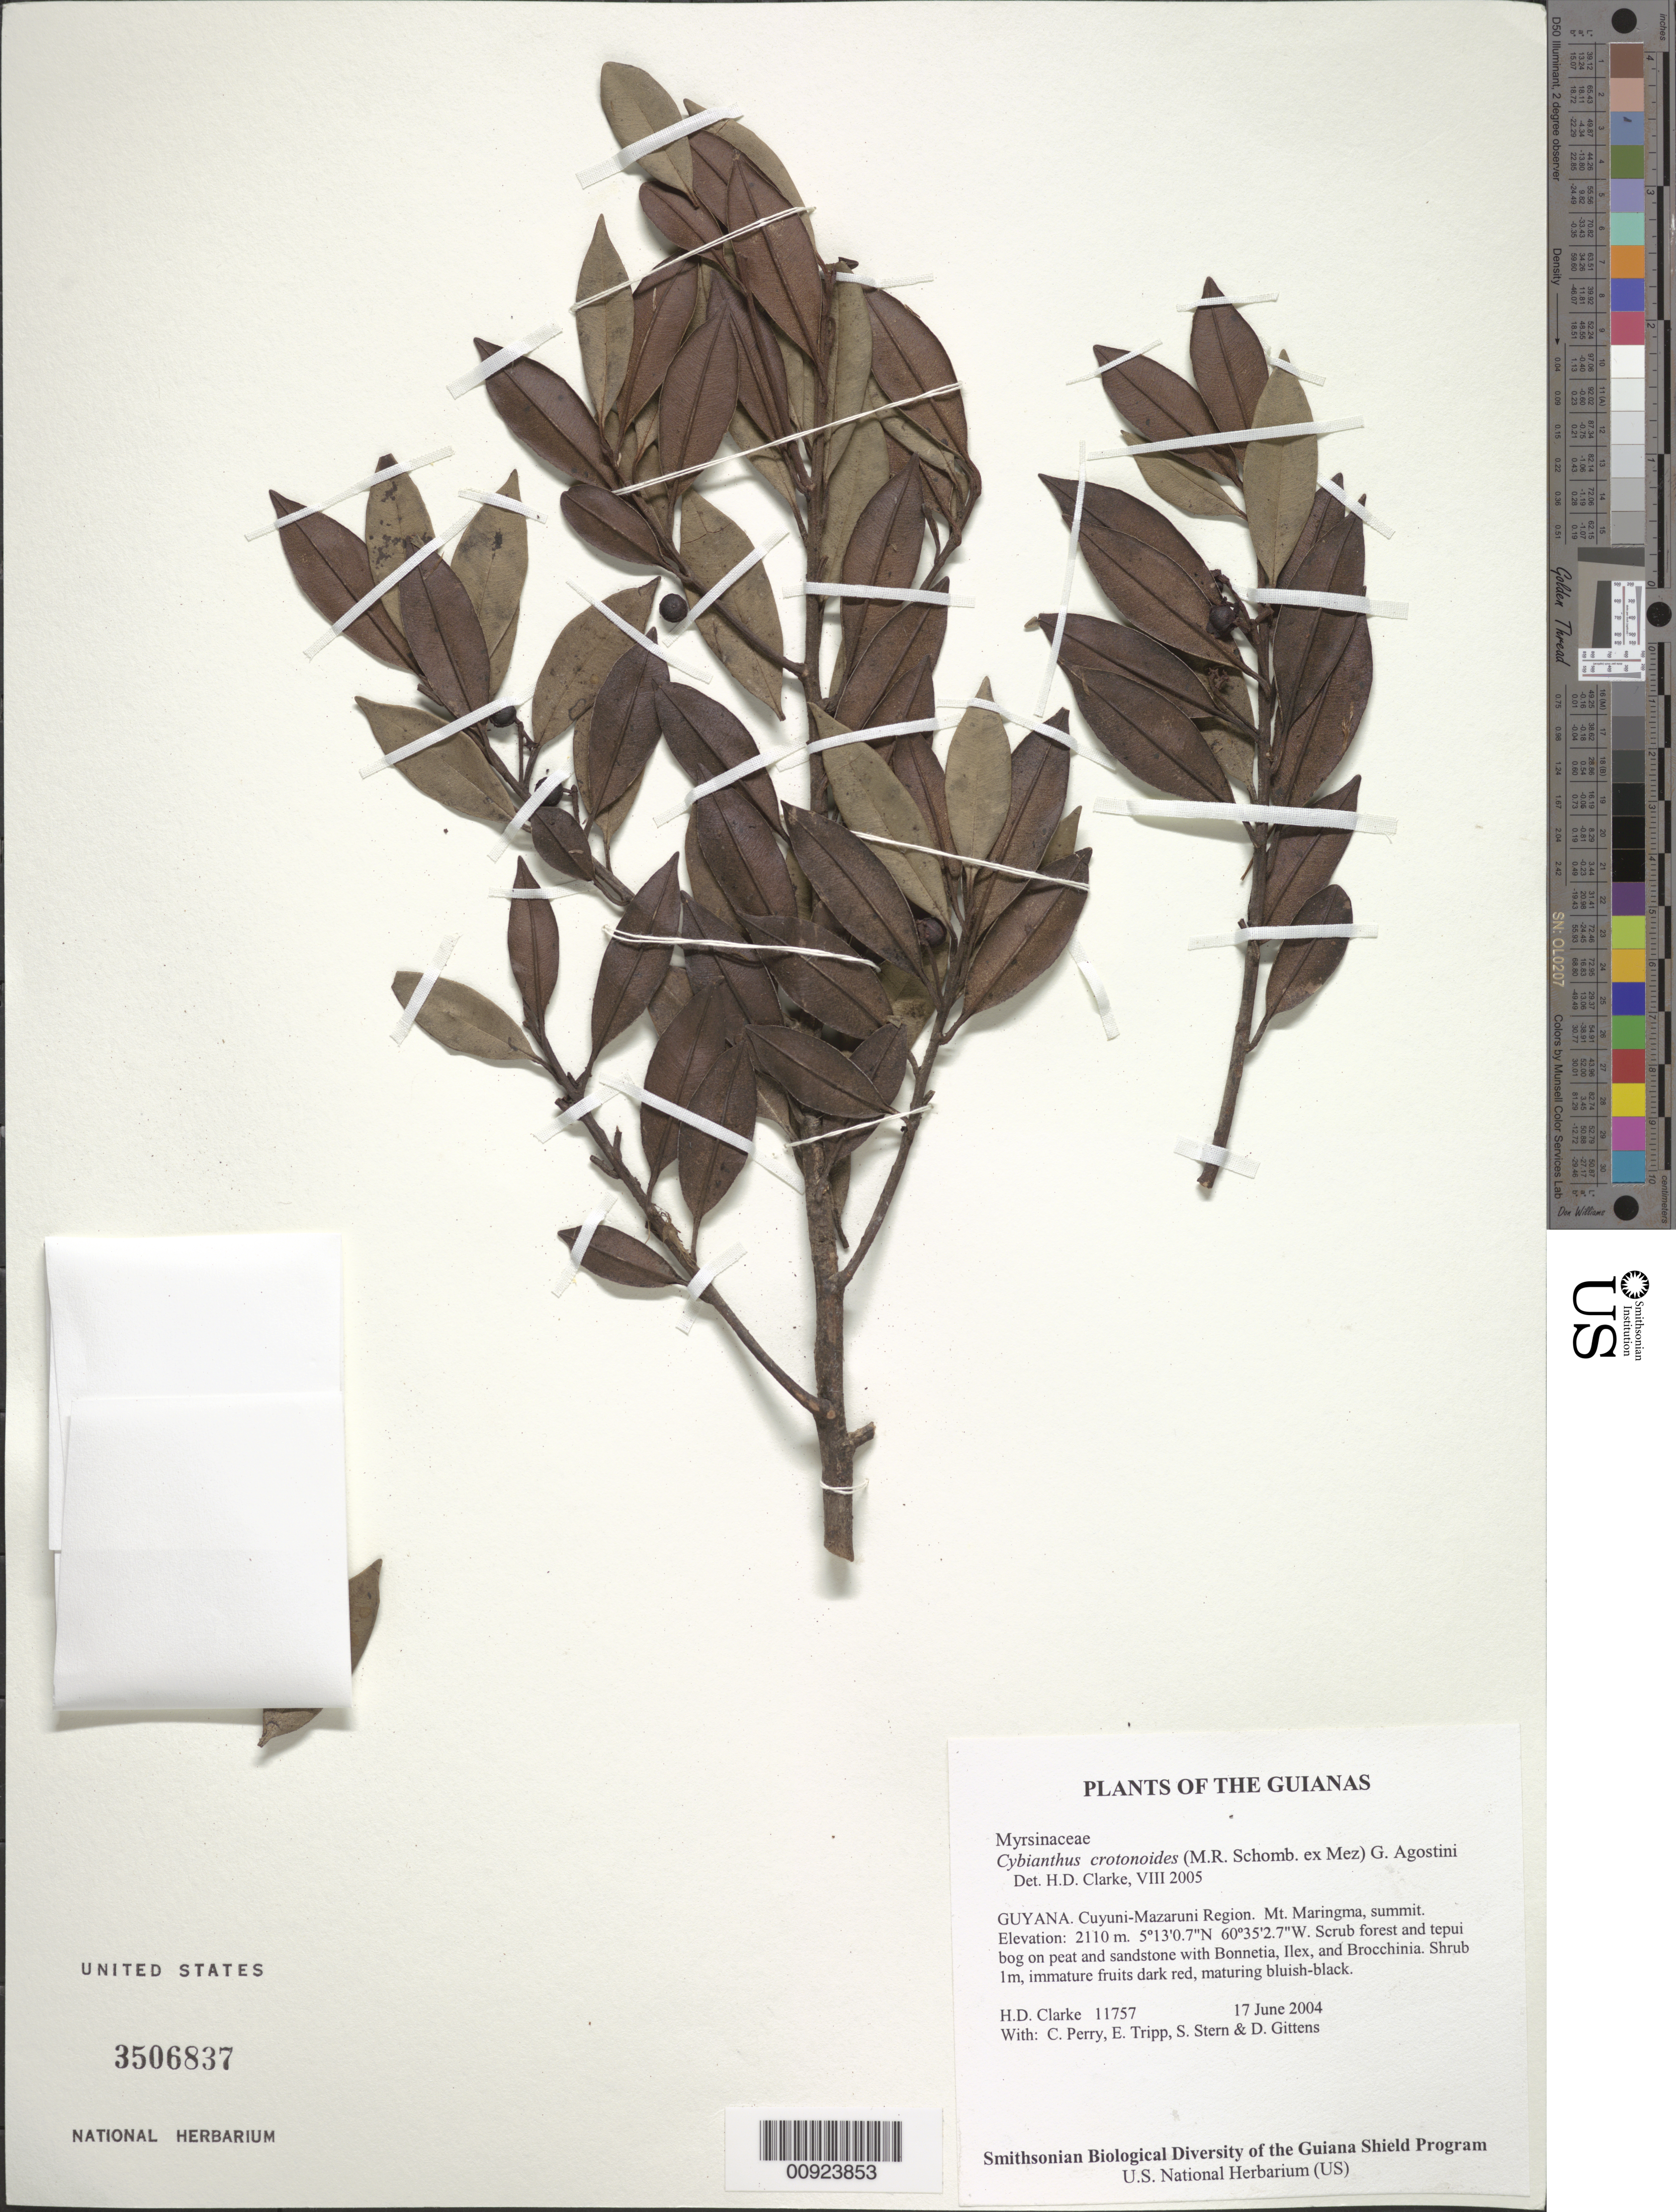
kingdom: Plantae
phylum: Tracheophyta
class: Magnoliopsida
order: Ericales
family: Primulaceae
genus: Cybianthus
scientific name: Cybianthus crotonoides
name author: (M.R. Schomb. ex Mez) G. Agostini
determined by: Clarke, H. D., University of North Carolina (Asheville)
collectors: H. D. Clarke, C. Perry, E. Tripp, S. R. Stern & D. Gittens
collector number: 11757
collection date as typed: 17 June 2004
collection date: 2004-06-17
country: Guyana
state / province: Cuyuni-Mazaruni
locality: Mt. Maringma, summit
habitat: Scrub forest and tepui bog on peat and sandstone with Bonnetia, Ilex, and Brocchinia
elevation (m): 2110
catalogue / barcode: US 3506837